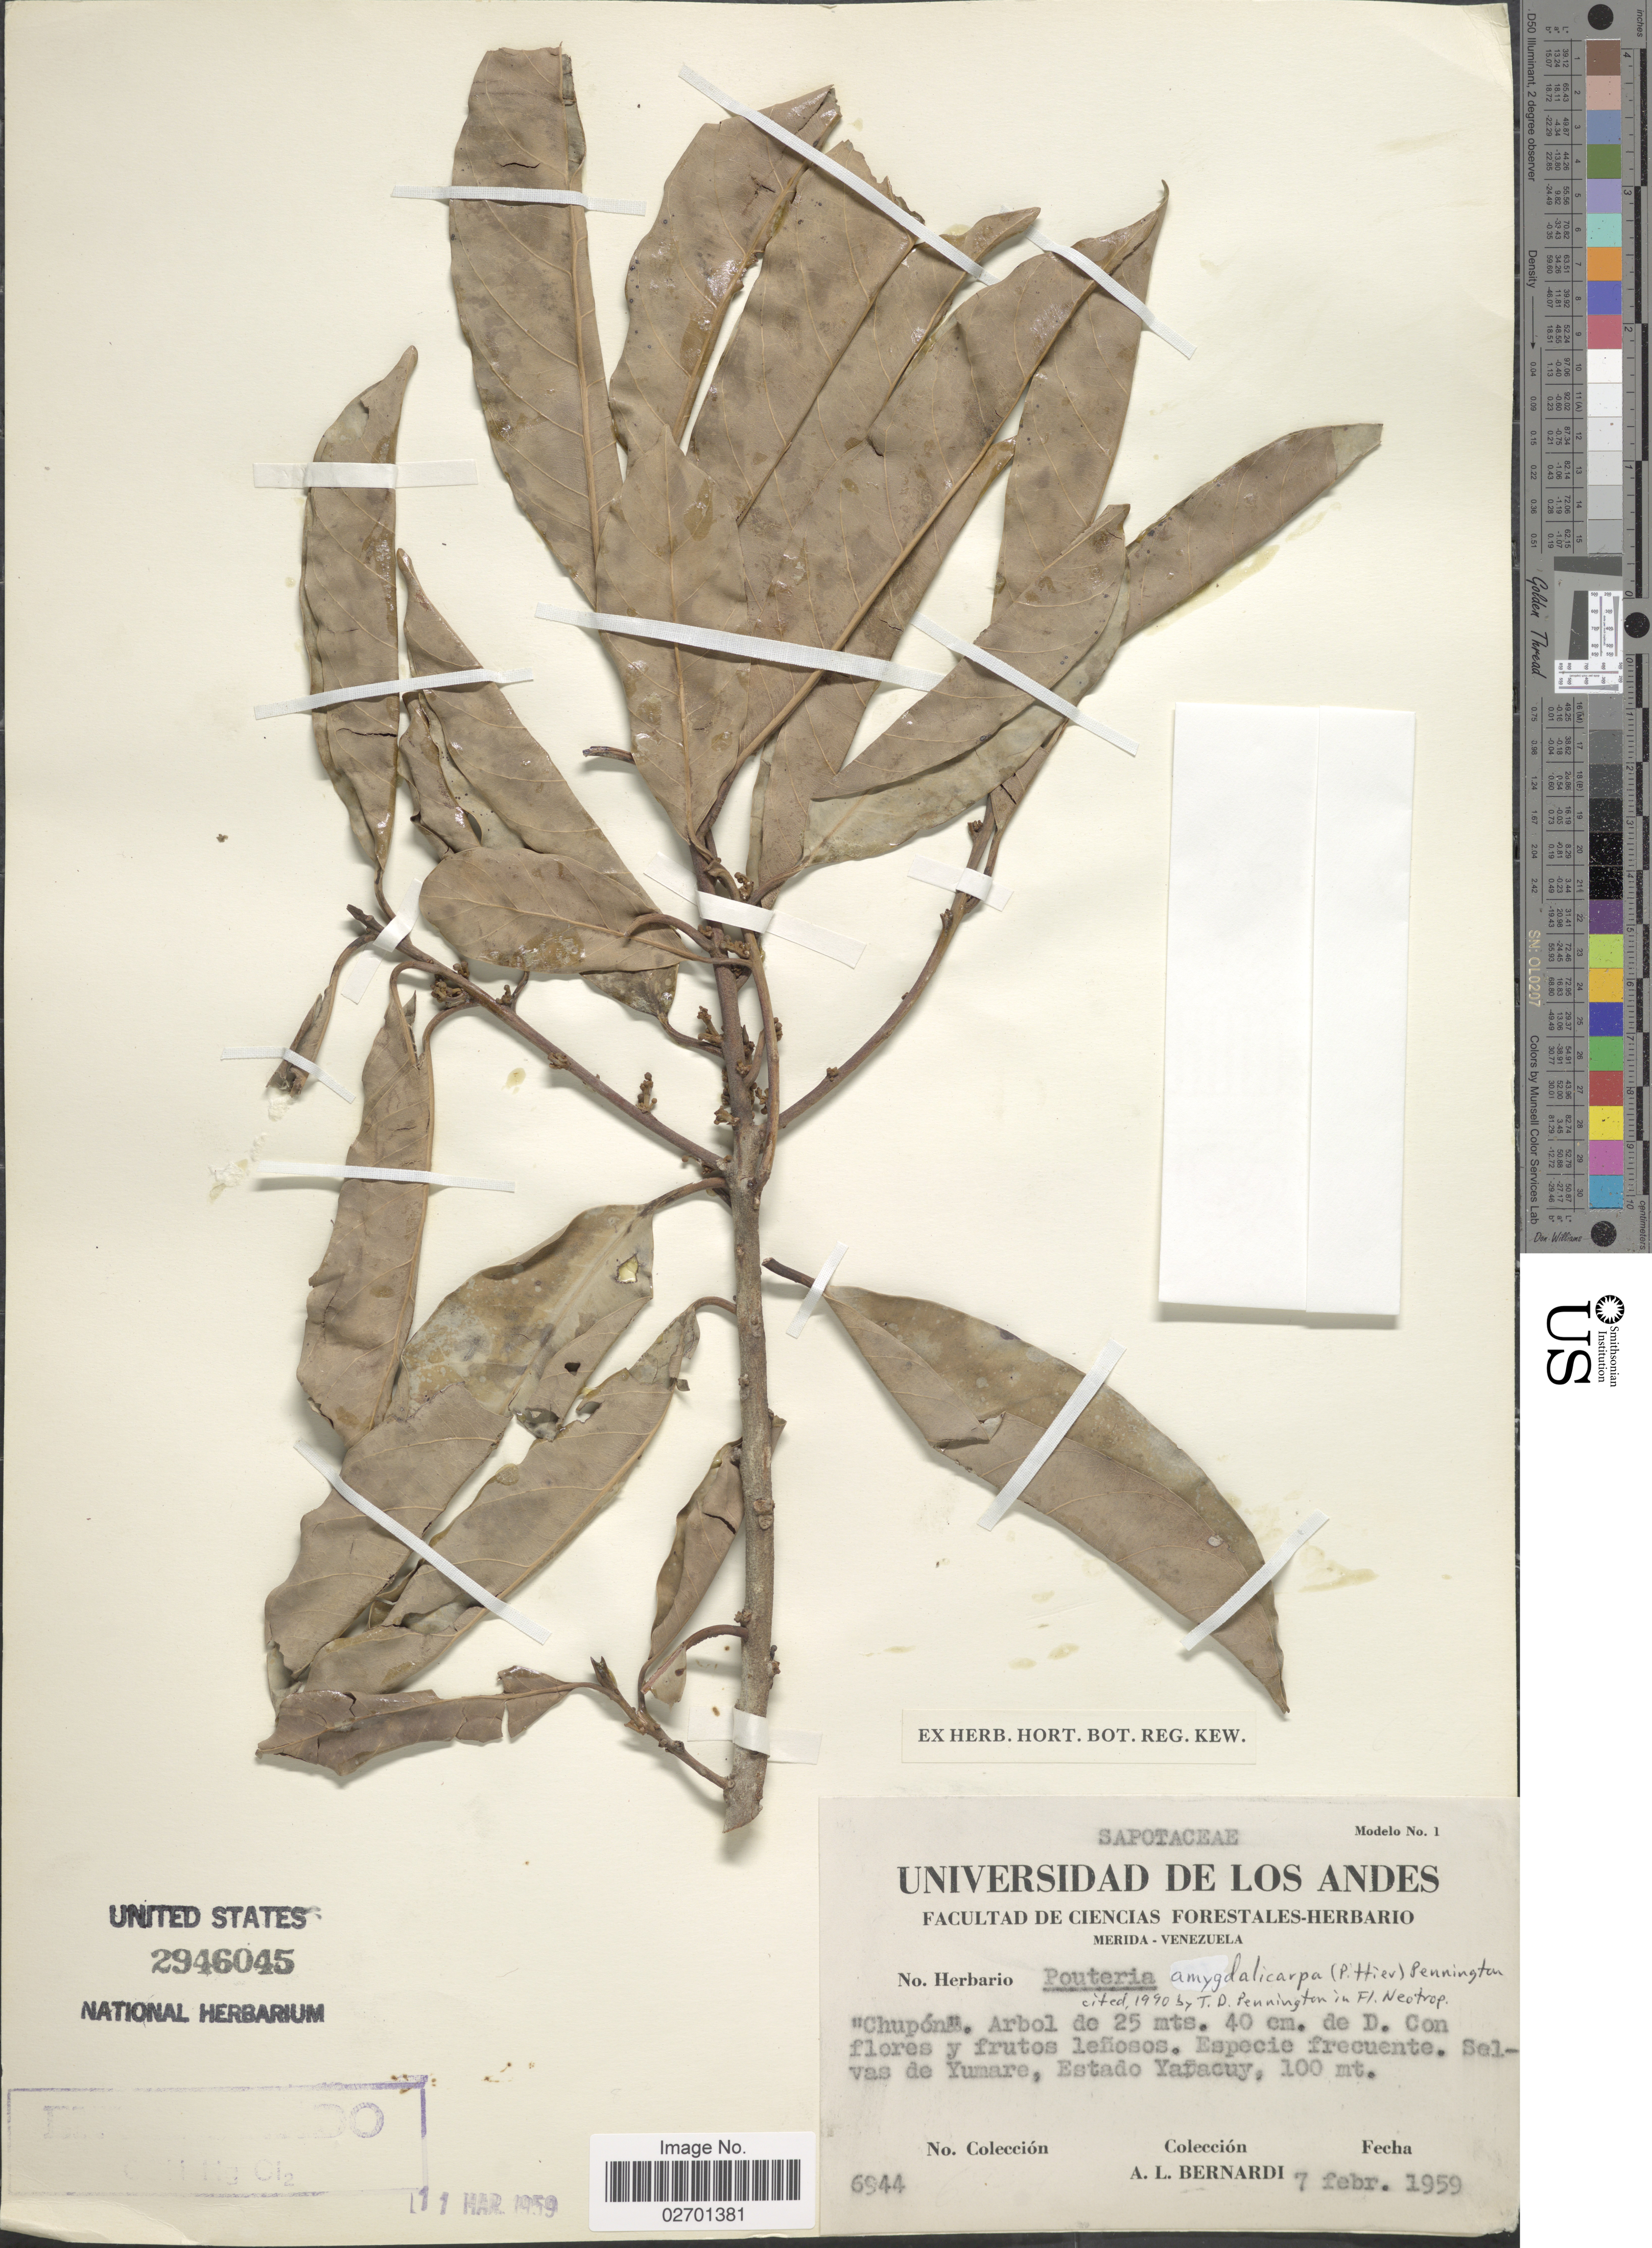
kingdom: Plantae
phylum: Tracheophyta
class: Magnoliopsida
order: Ericales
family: Sapotaceae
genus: Pouteria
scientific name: Pouteria amygdalicarpa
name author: (Pittier) T.D. Penn.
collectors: A. L. Bernardi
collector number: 6544*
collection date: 1959-02-07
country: Venezuela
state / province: Yaracuy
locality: Selvas de Yumare, Estado Yuracuy.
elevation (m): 100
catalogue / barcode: US 2946045